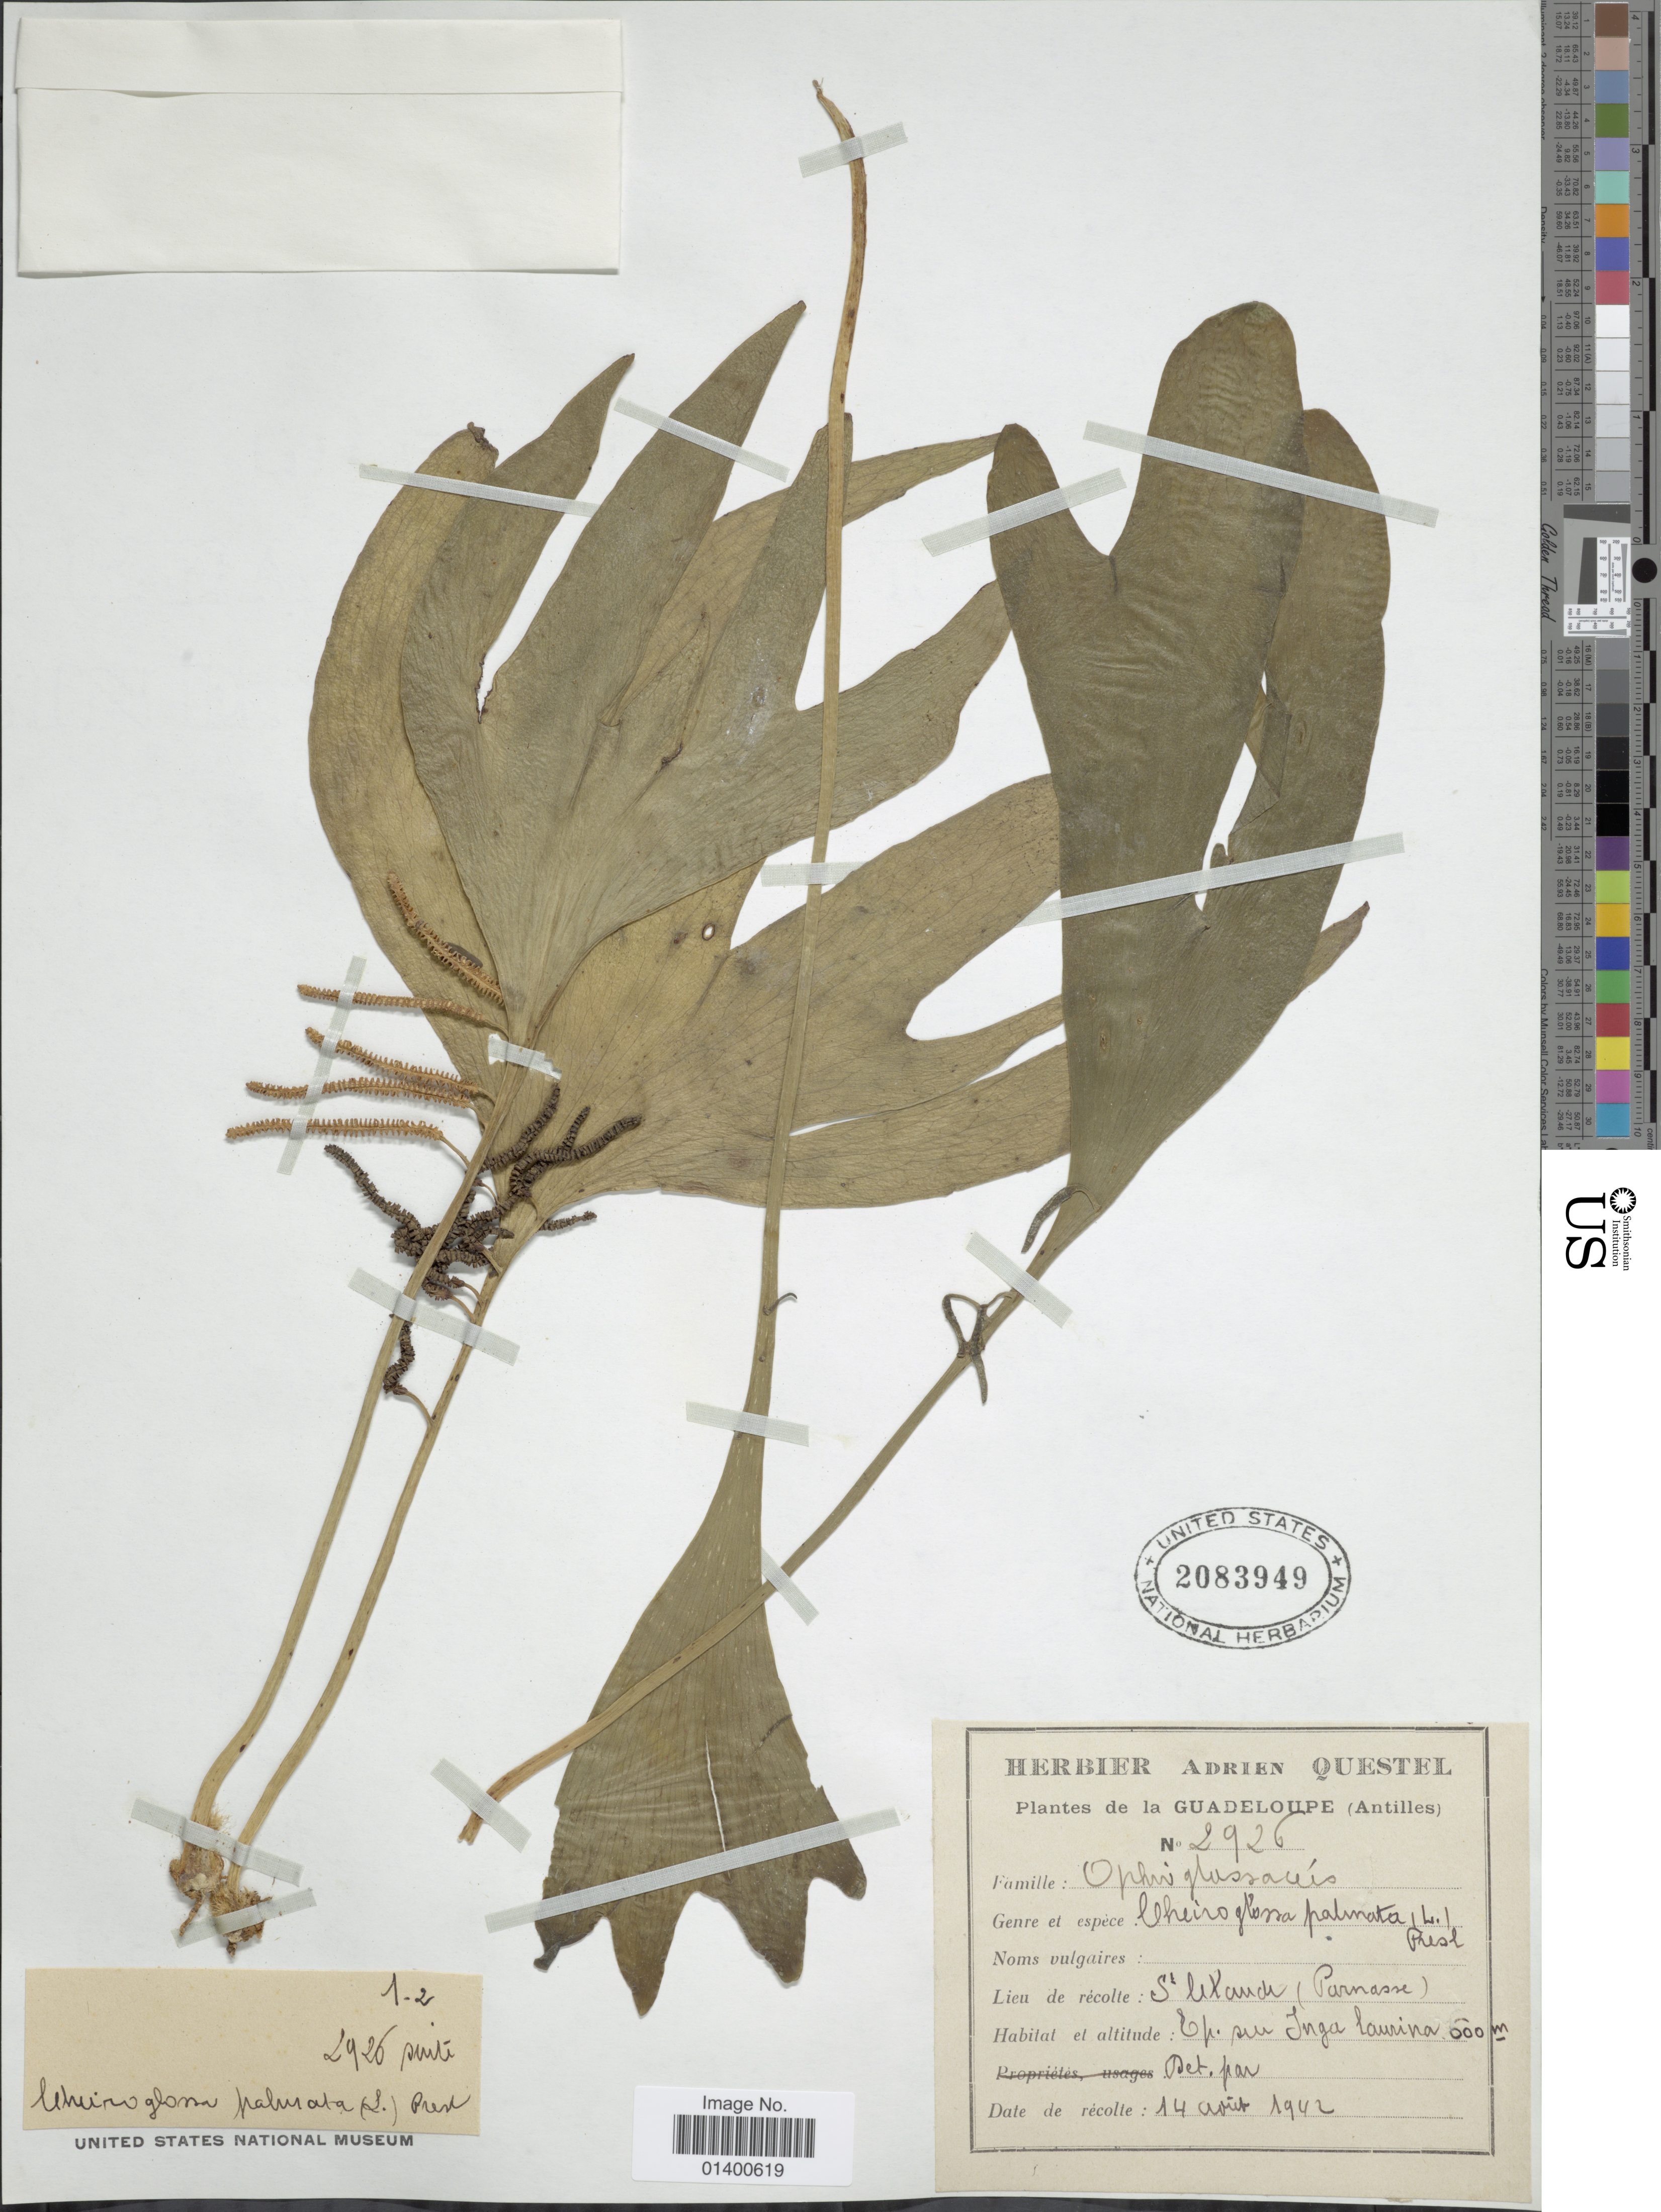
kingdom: Plantae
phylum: Tracheophyta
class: Polypodiopsida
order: Ophioglossales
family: Ophioglossaceae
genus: Cheiroglossa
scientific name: Cheiroglossa palmata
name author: (L.) C. Presl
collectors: A. Questel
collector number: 2926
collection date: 1942-08-14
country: Guadeloupe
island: Basse Terre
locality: Antilles, St Claude (Parnasse)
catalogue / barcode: US 2083949